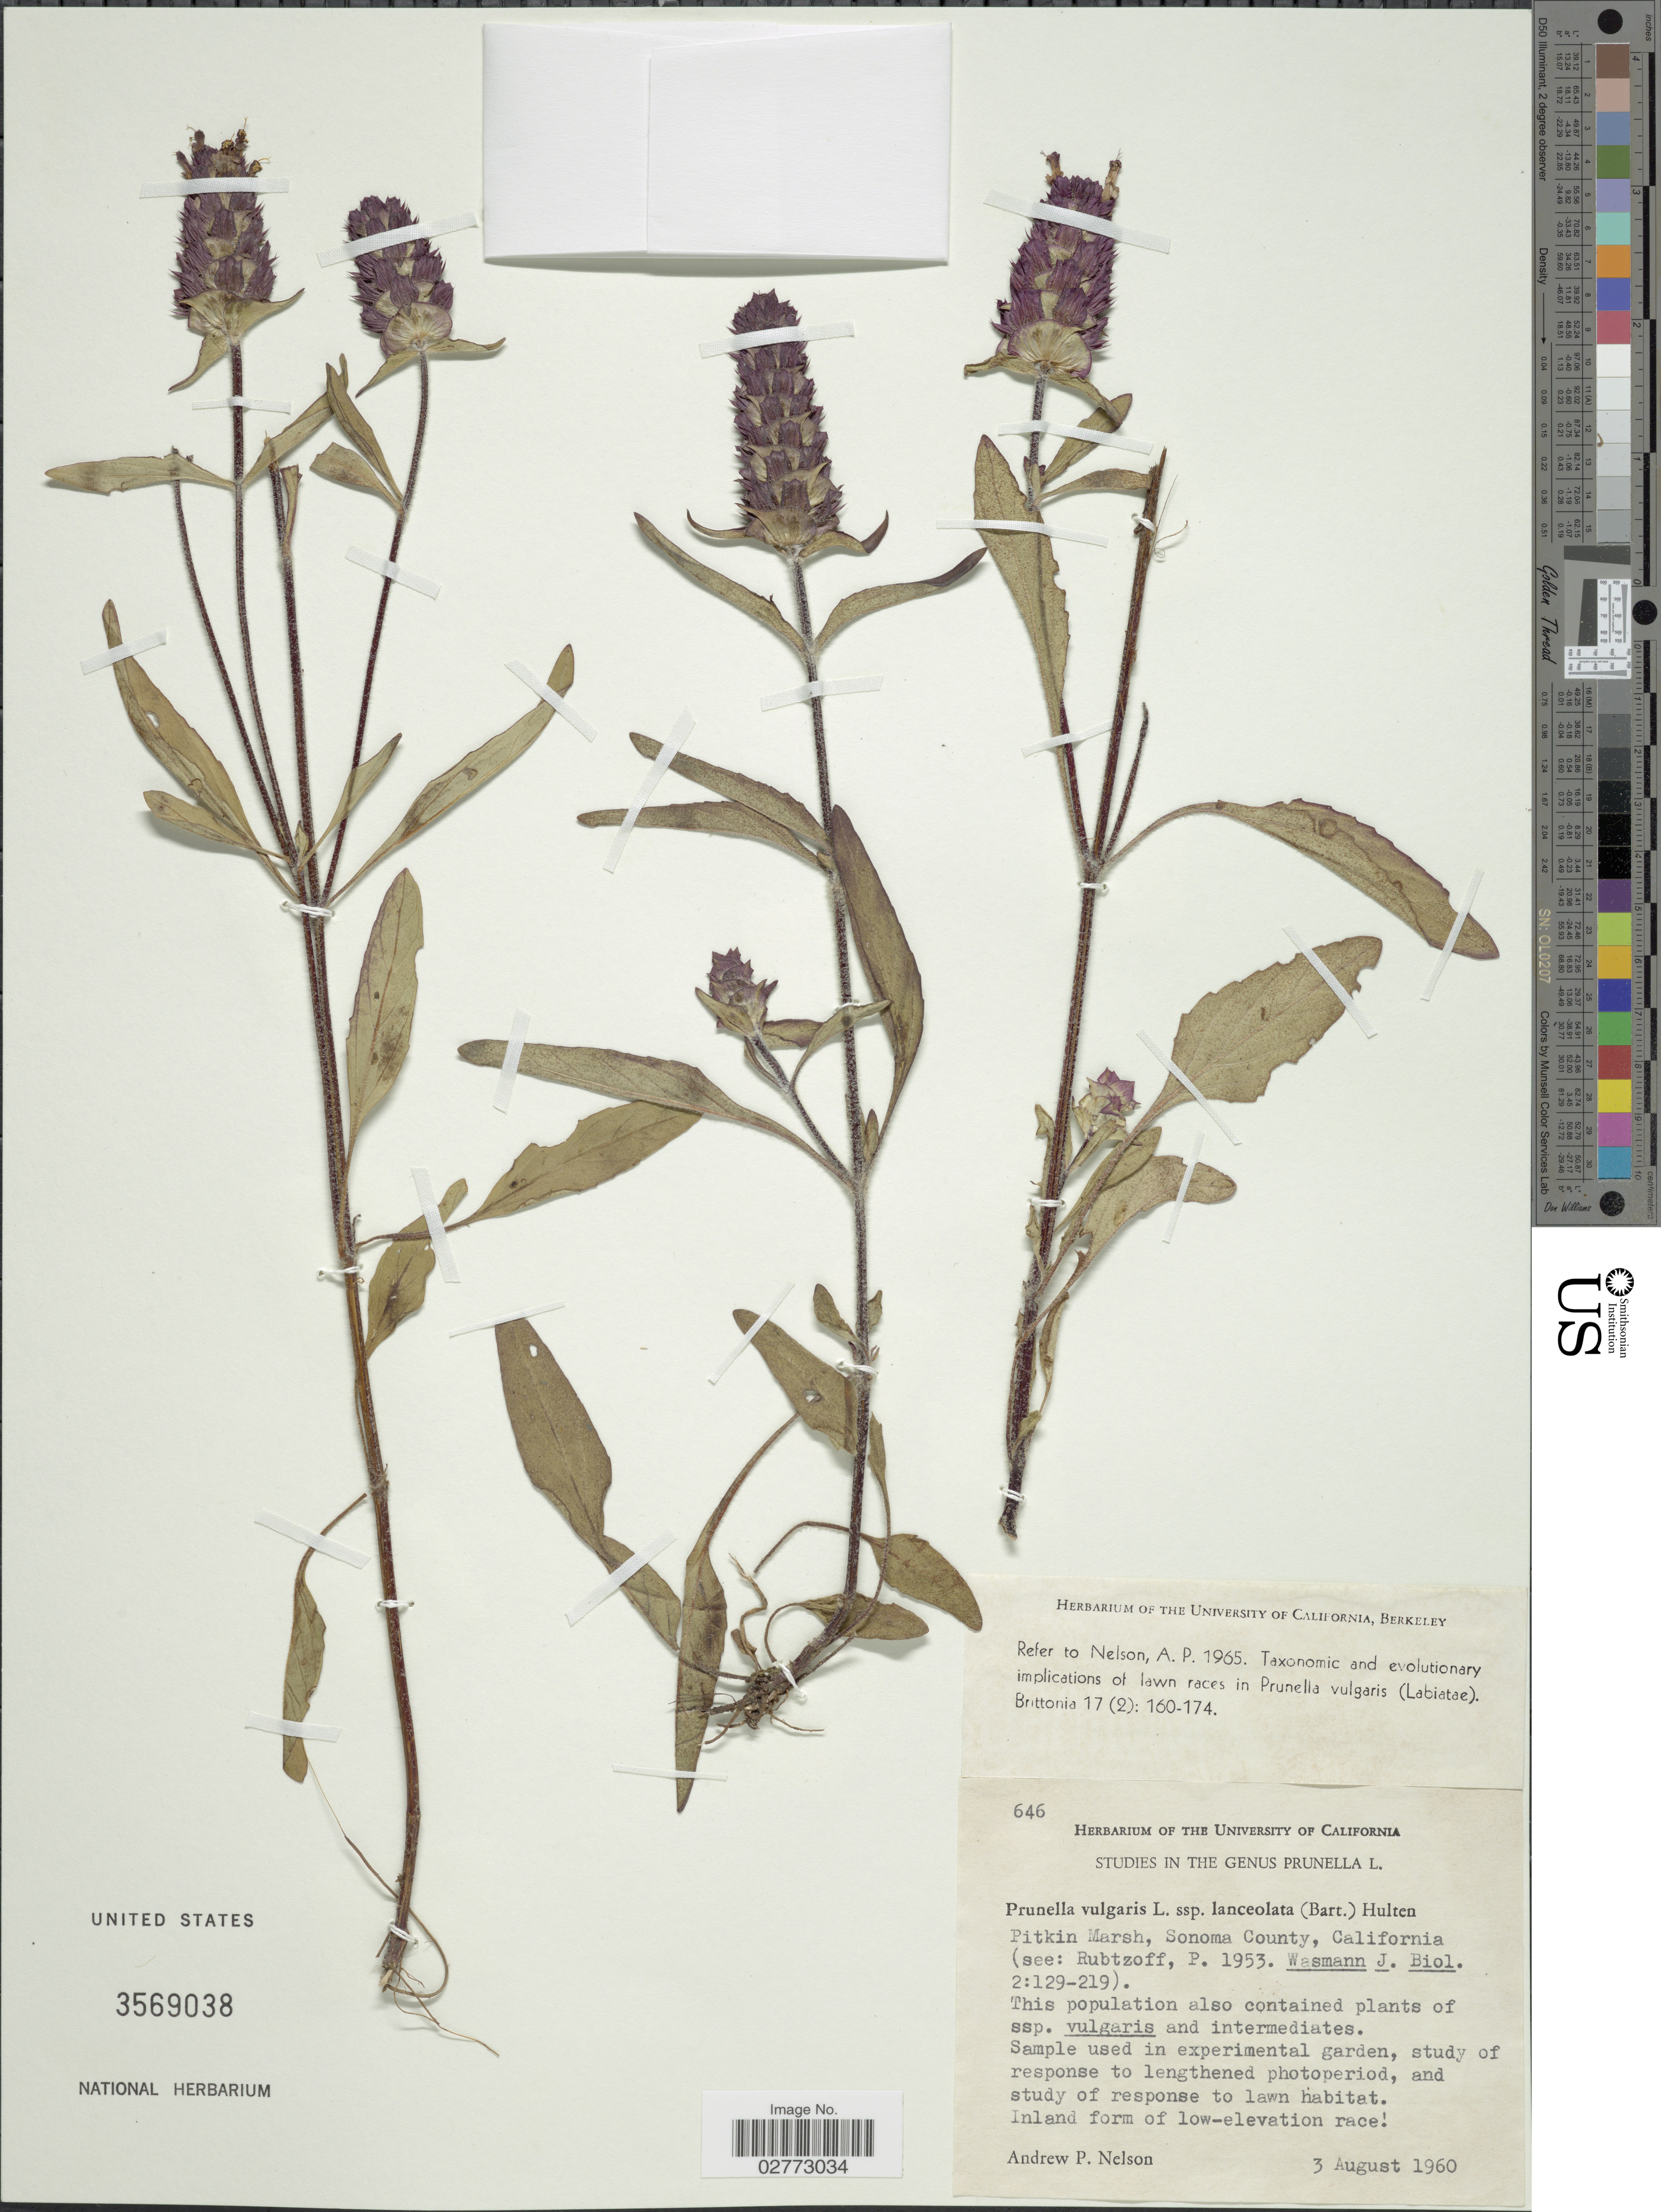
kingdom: Plantae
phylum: Tracheophyta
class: Magnoliopsida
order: Lamiales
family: Lamiaceae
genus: Prunella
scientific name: Prunella vulgaris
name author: L.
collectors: A. Nelson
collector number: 646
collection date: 1960-08-03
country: United States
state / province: California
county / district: Sonoma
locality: Pitkin Marsh, Sonoma County.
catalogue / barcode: US 3569038